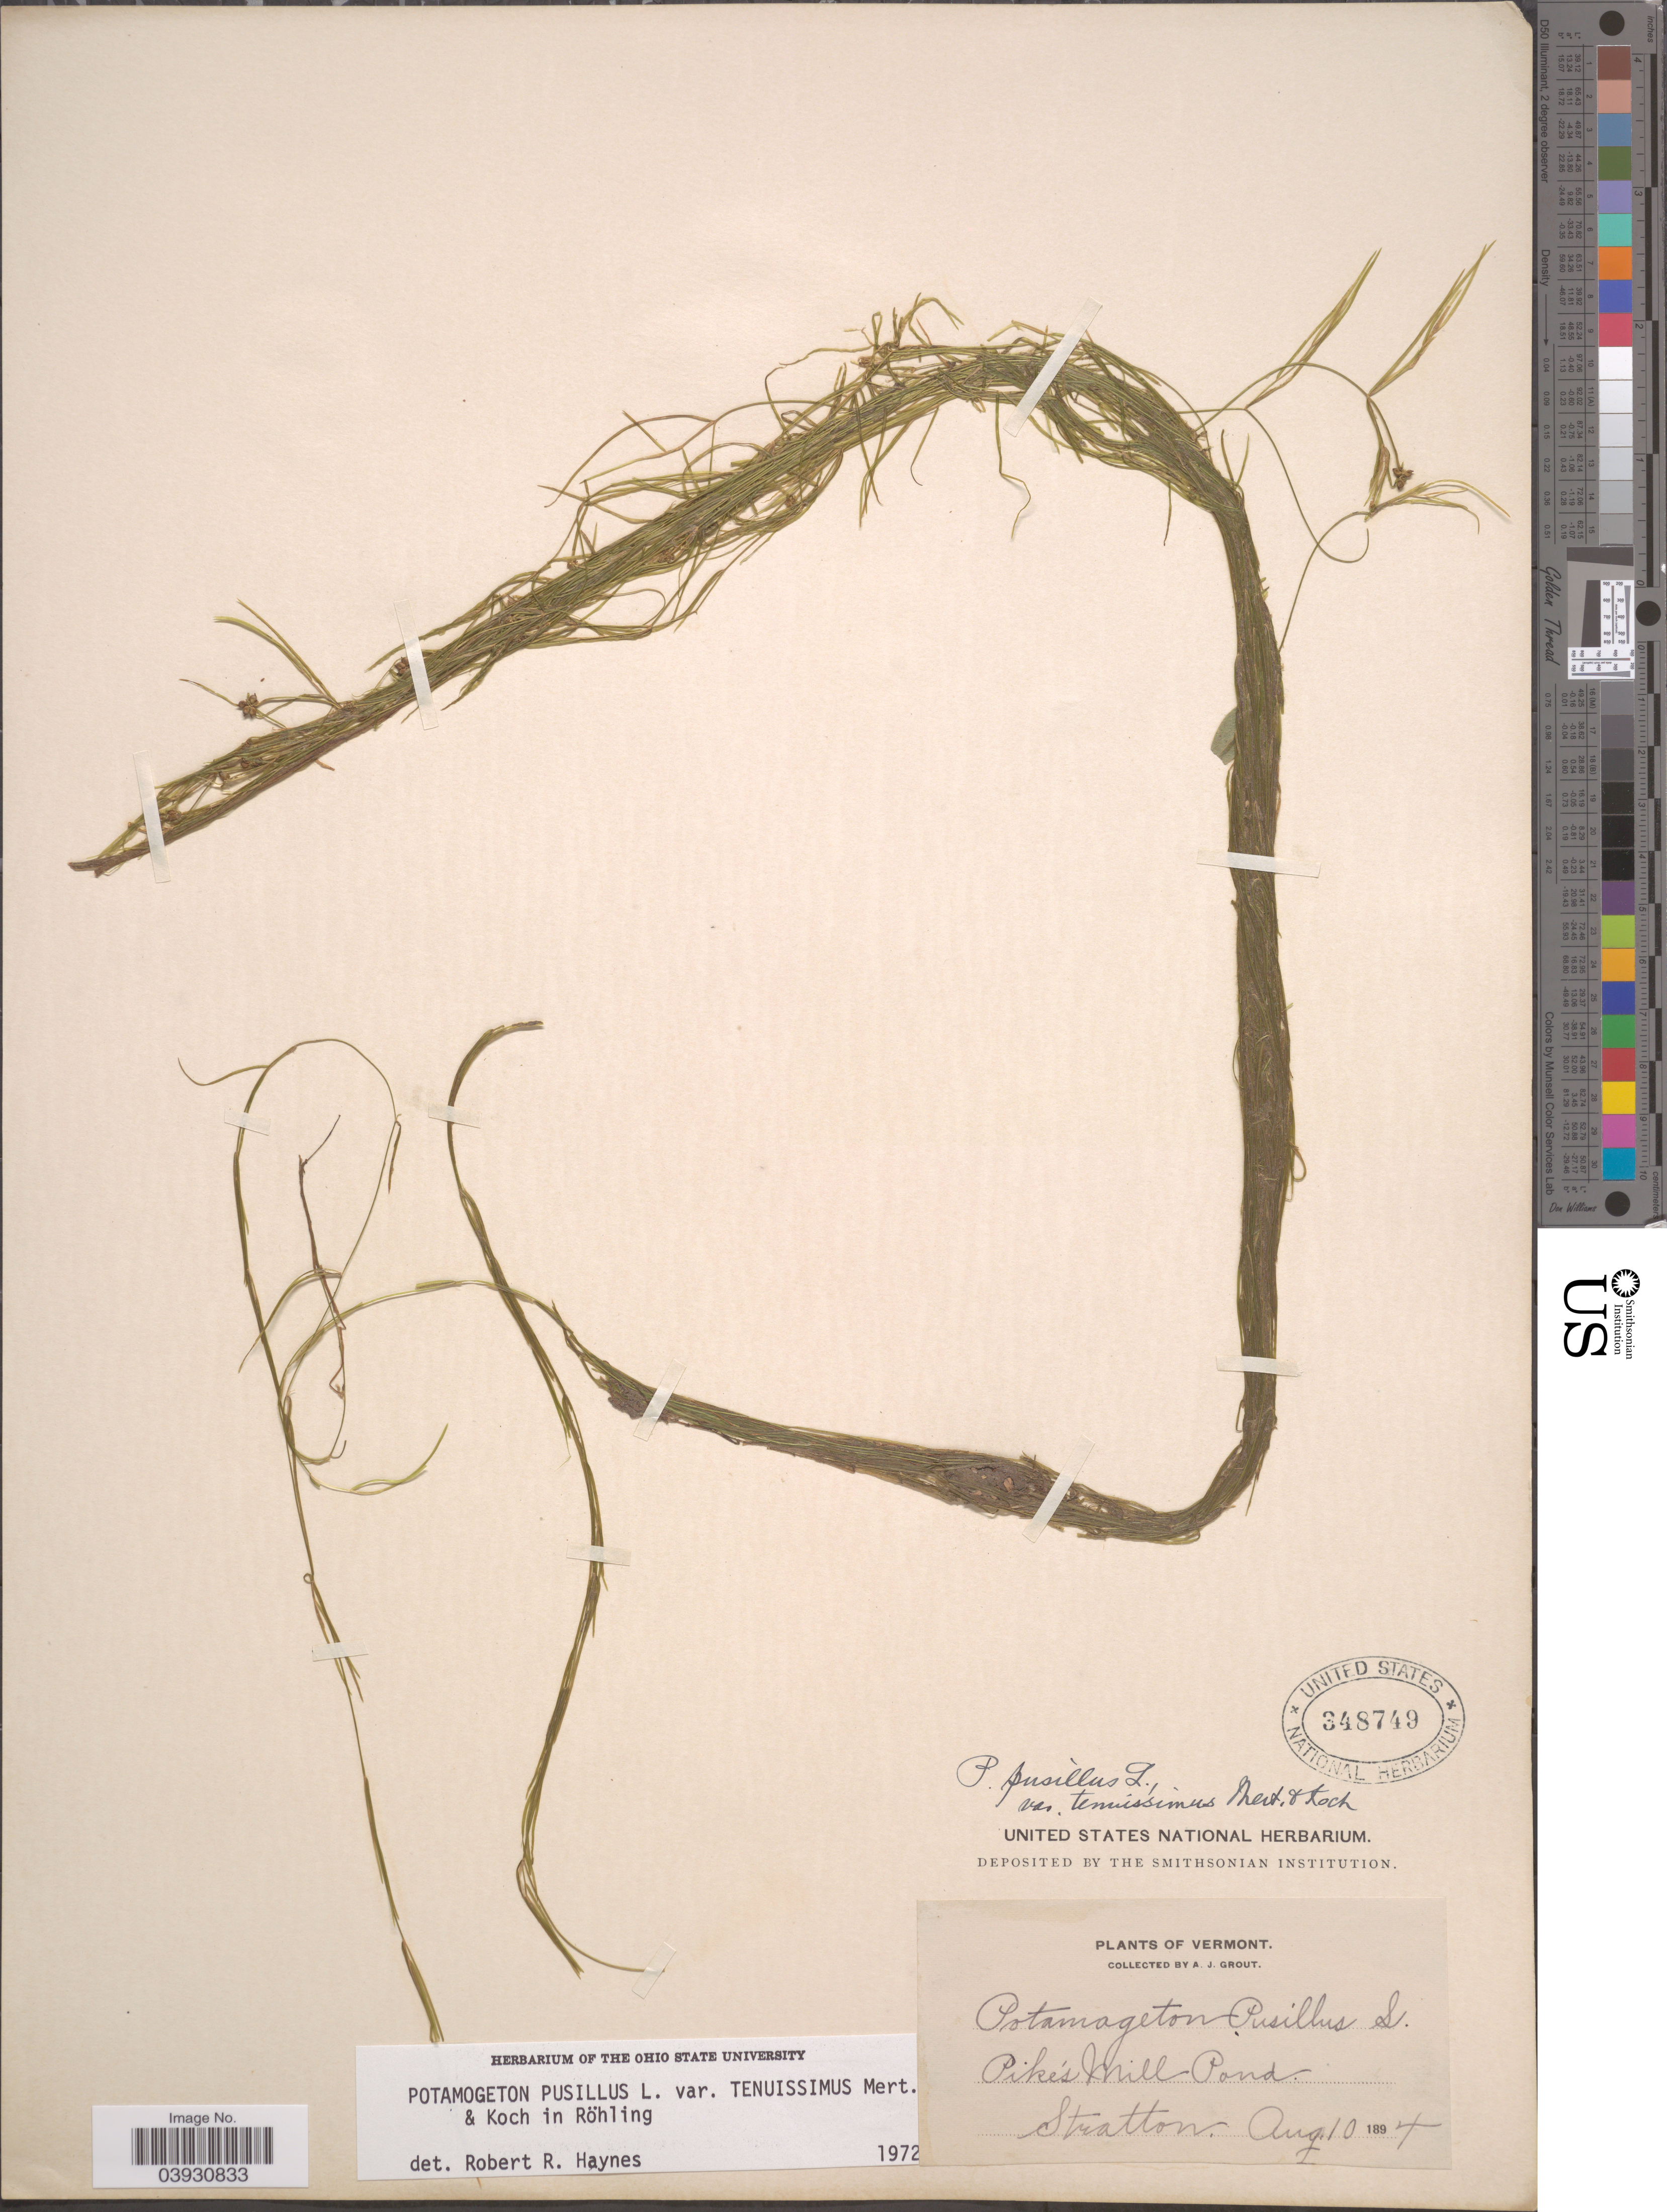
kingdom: Plantae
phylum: Tracheophyta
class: Liliopsida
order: Alismatales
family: Potamogetonaceae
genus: Potamogeton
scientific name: Potamogeton pusillus subsp. tenuissimus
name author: Mert. & W.D.J. Koch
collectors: A. J. Grout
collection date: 1894-08-10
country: United States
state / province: Vermont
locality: Pike's Mill Pond. Stratton.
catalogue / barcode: US 348749